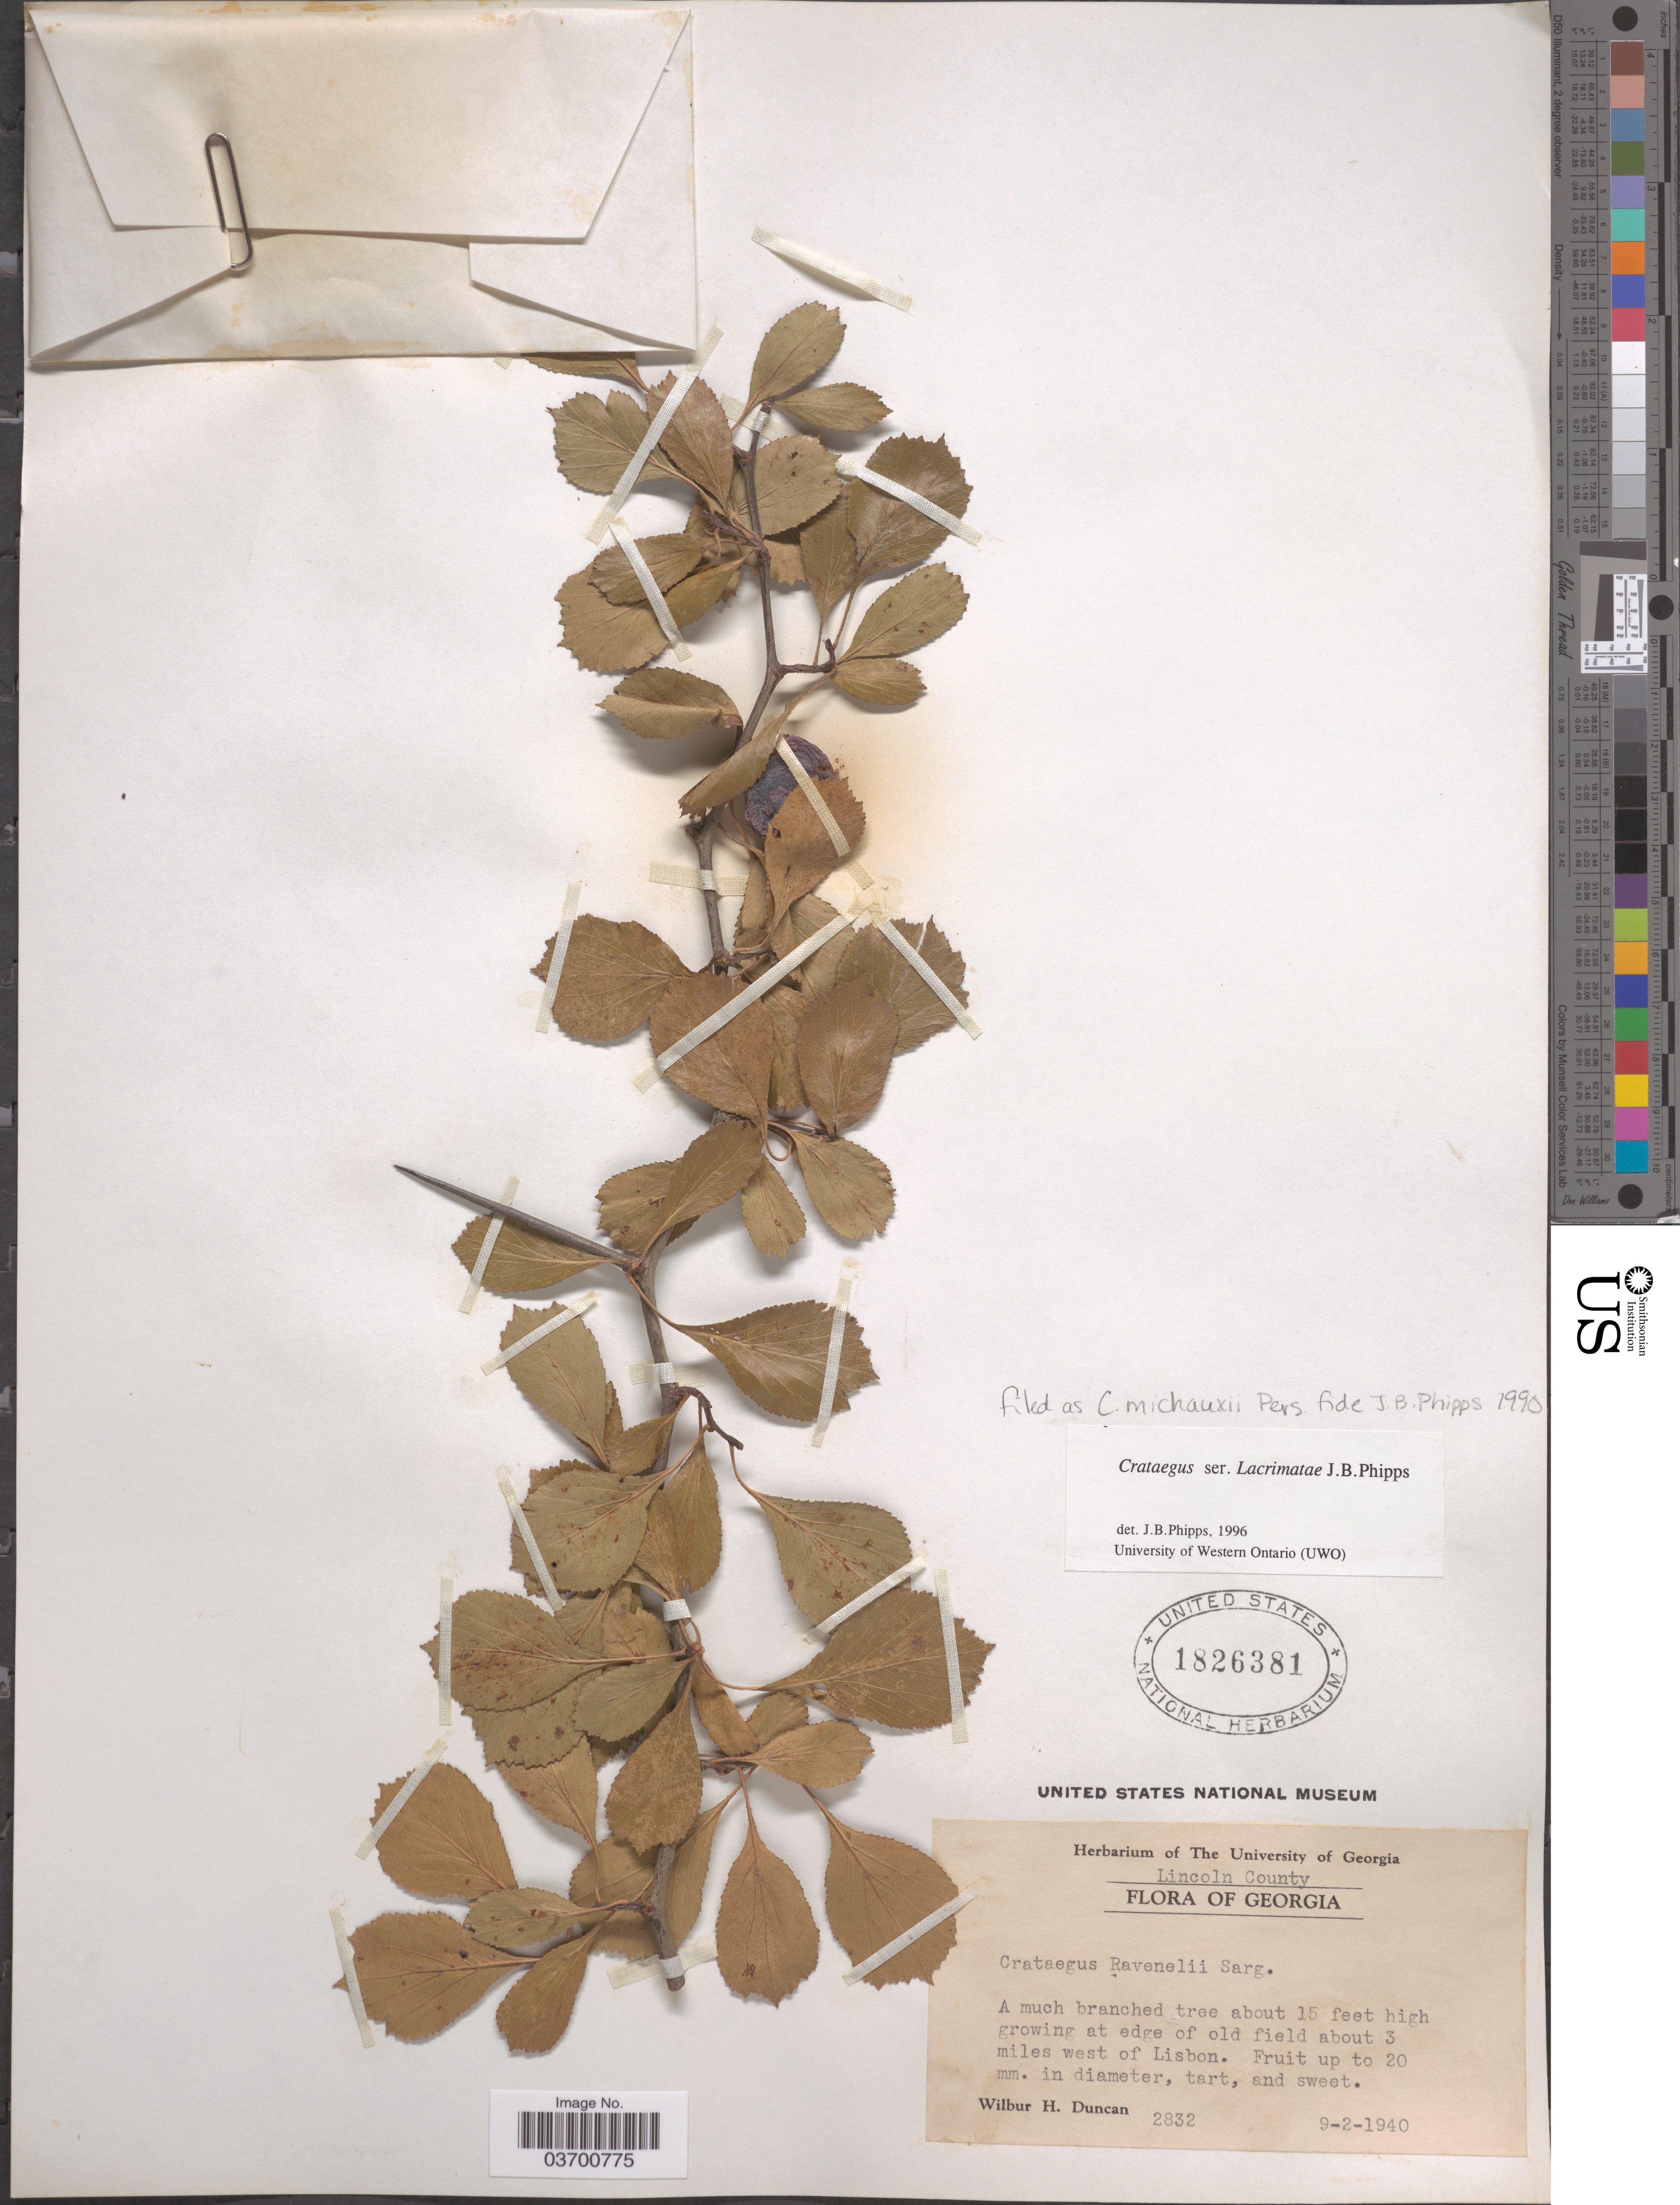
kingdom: Plantae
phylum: Tracheophyta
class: Magnoliopsida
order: Rosales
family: Rosaceae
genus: Crataegus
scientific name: Crataegus michauxii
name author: Pers.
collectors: W. H. Duncan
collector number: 2832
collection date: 1940-09-02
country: United States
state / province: Georgia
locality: Lincoln County. Old field about 3 miles west of Lisbon.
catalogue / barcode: US 1826381